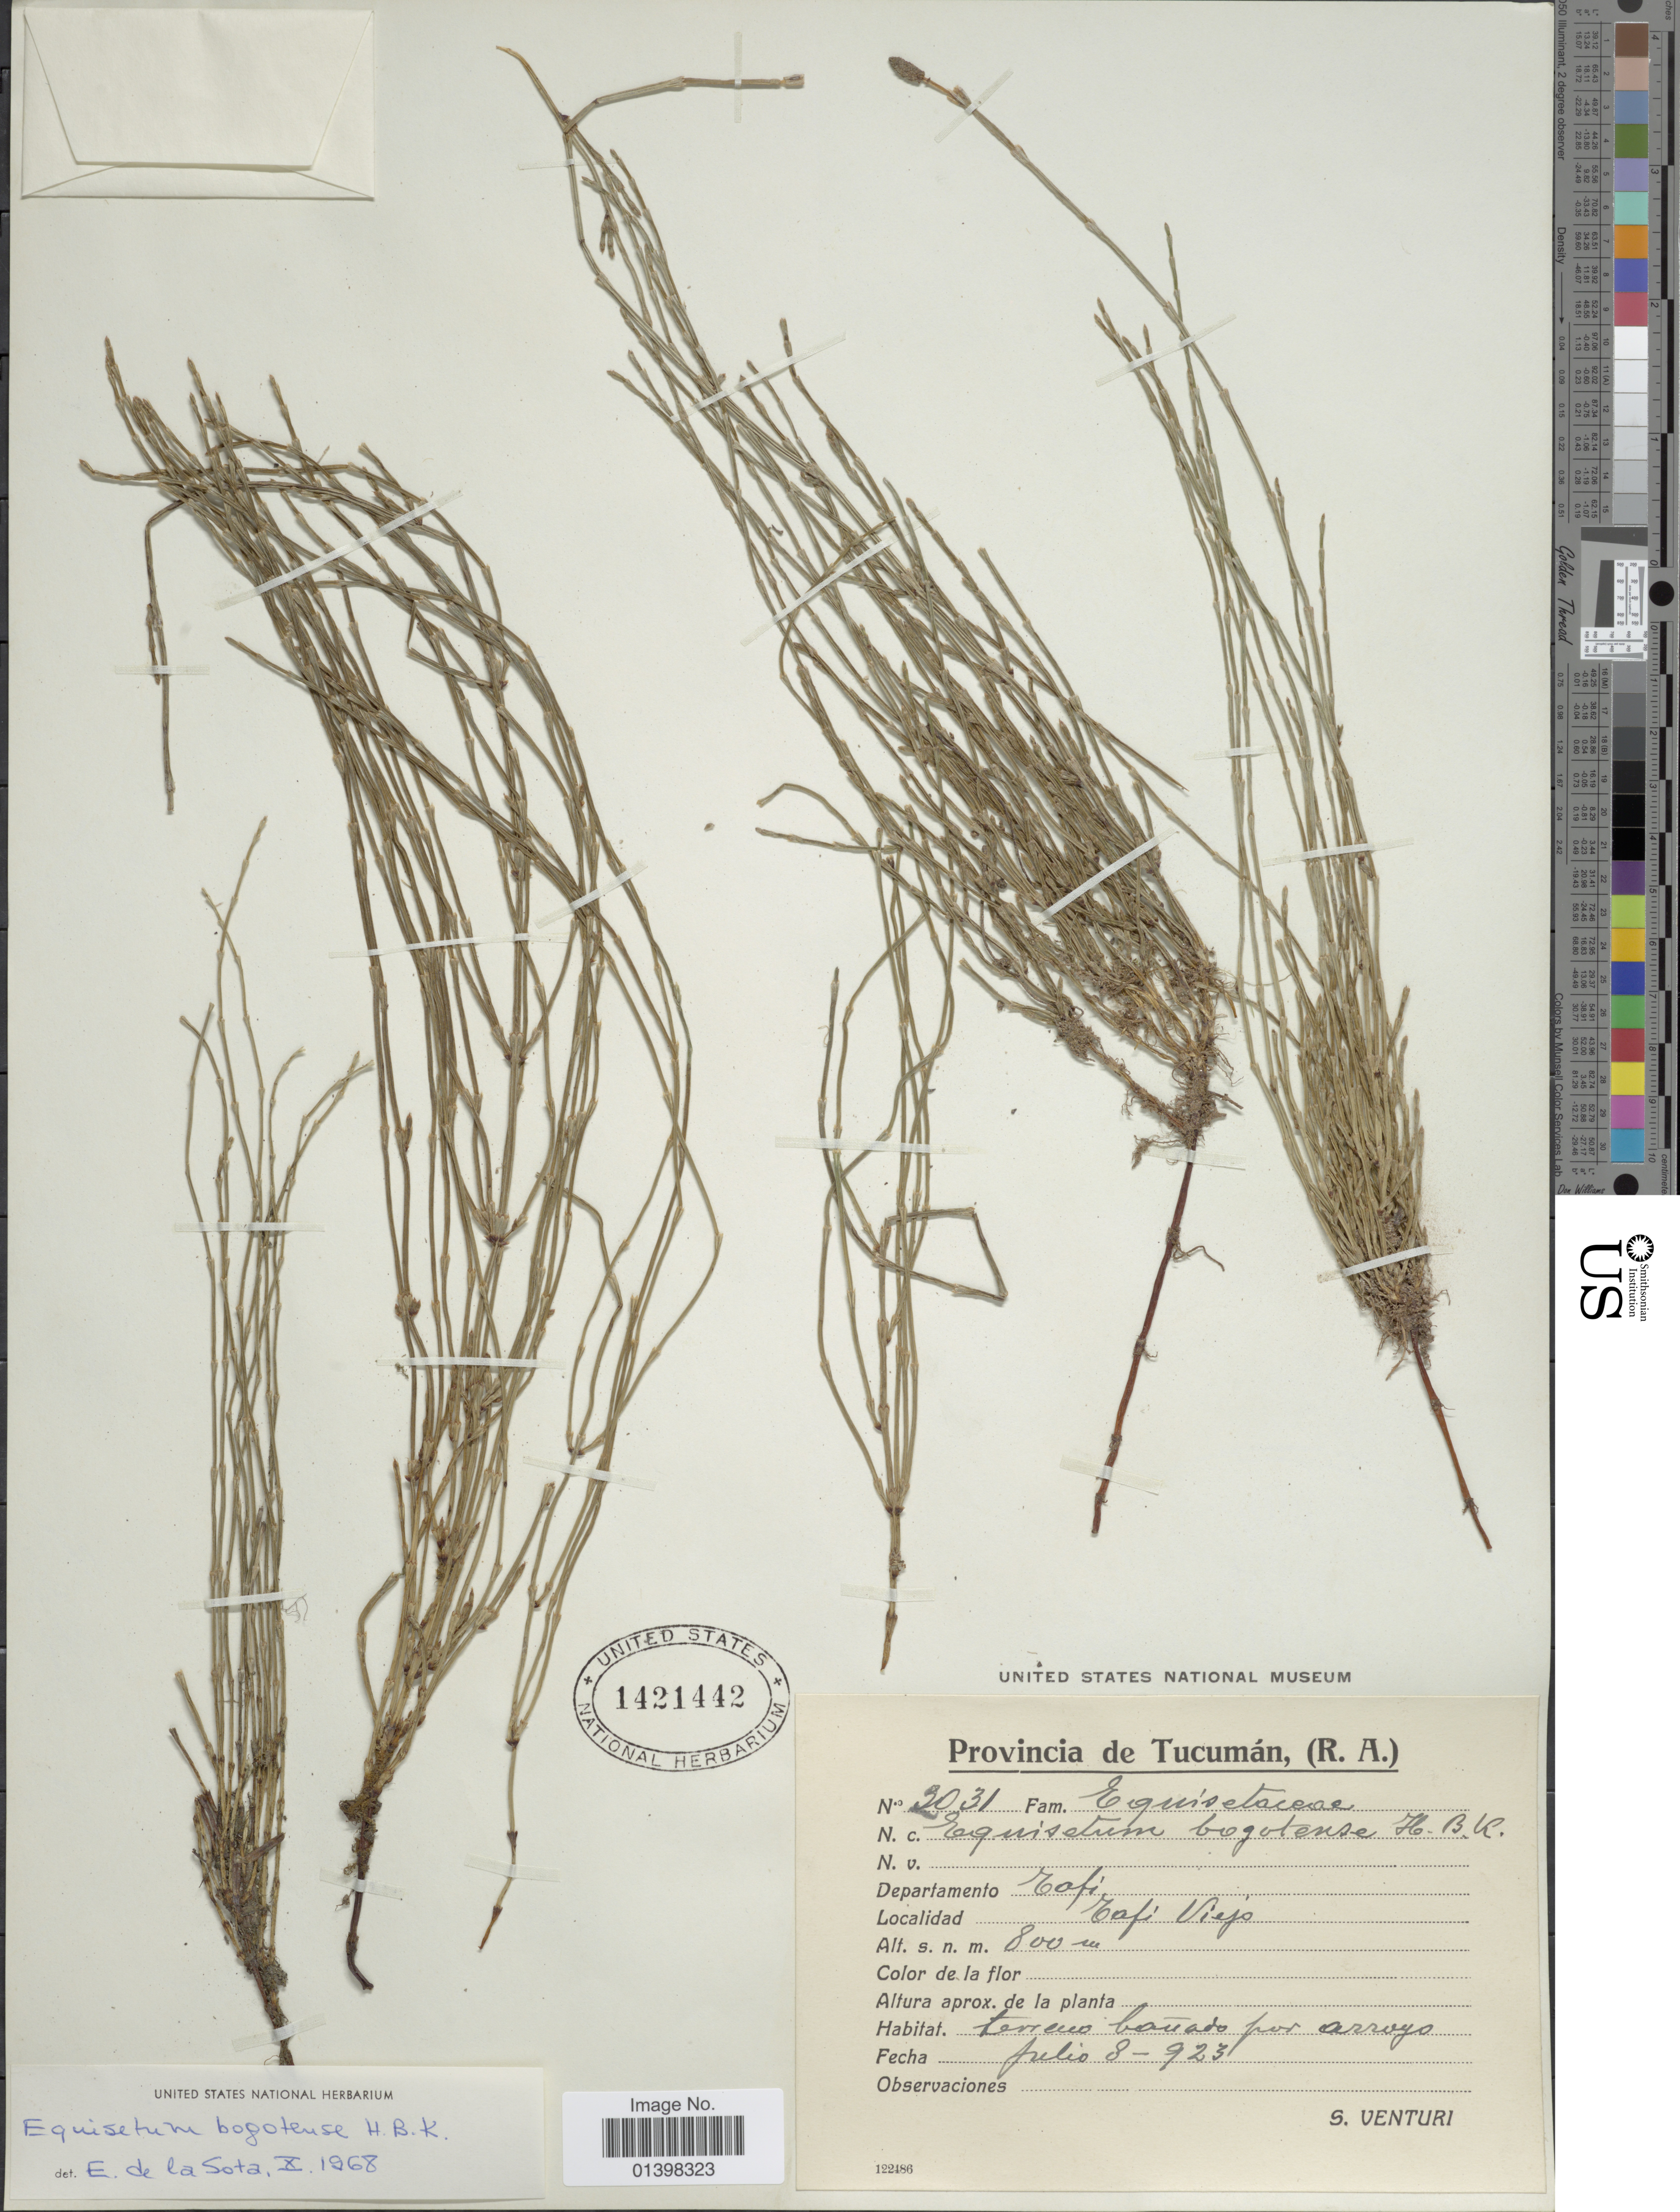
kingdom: Plantae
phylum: Tracheophyta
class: Polypodiopsida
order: Equisetales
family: Equisetaceae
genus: Equisetum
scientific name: Equisetum bogotense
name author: Kunth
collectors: S. Venturi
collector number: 2031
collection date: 1923-07-08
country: Argentina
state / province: Tucumán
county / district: Tafí Viejo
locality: Tafí Viejo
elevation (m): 800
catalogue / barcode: US 1421442